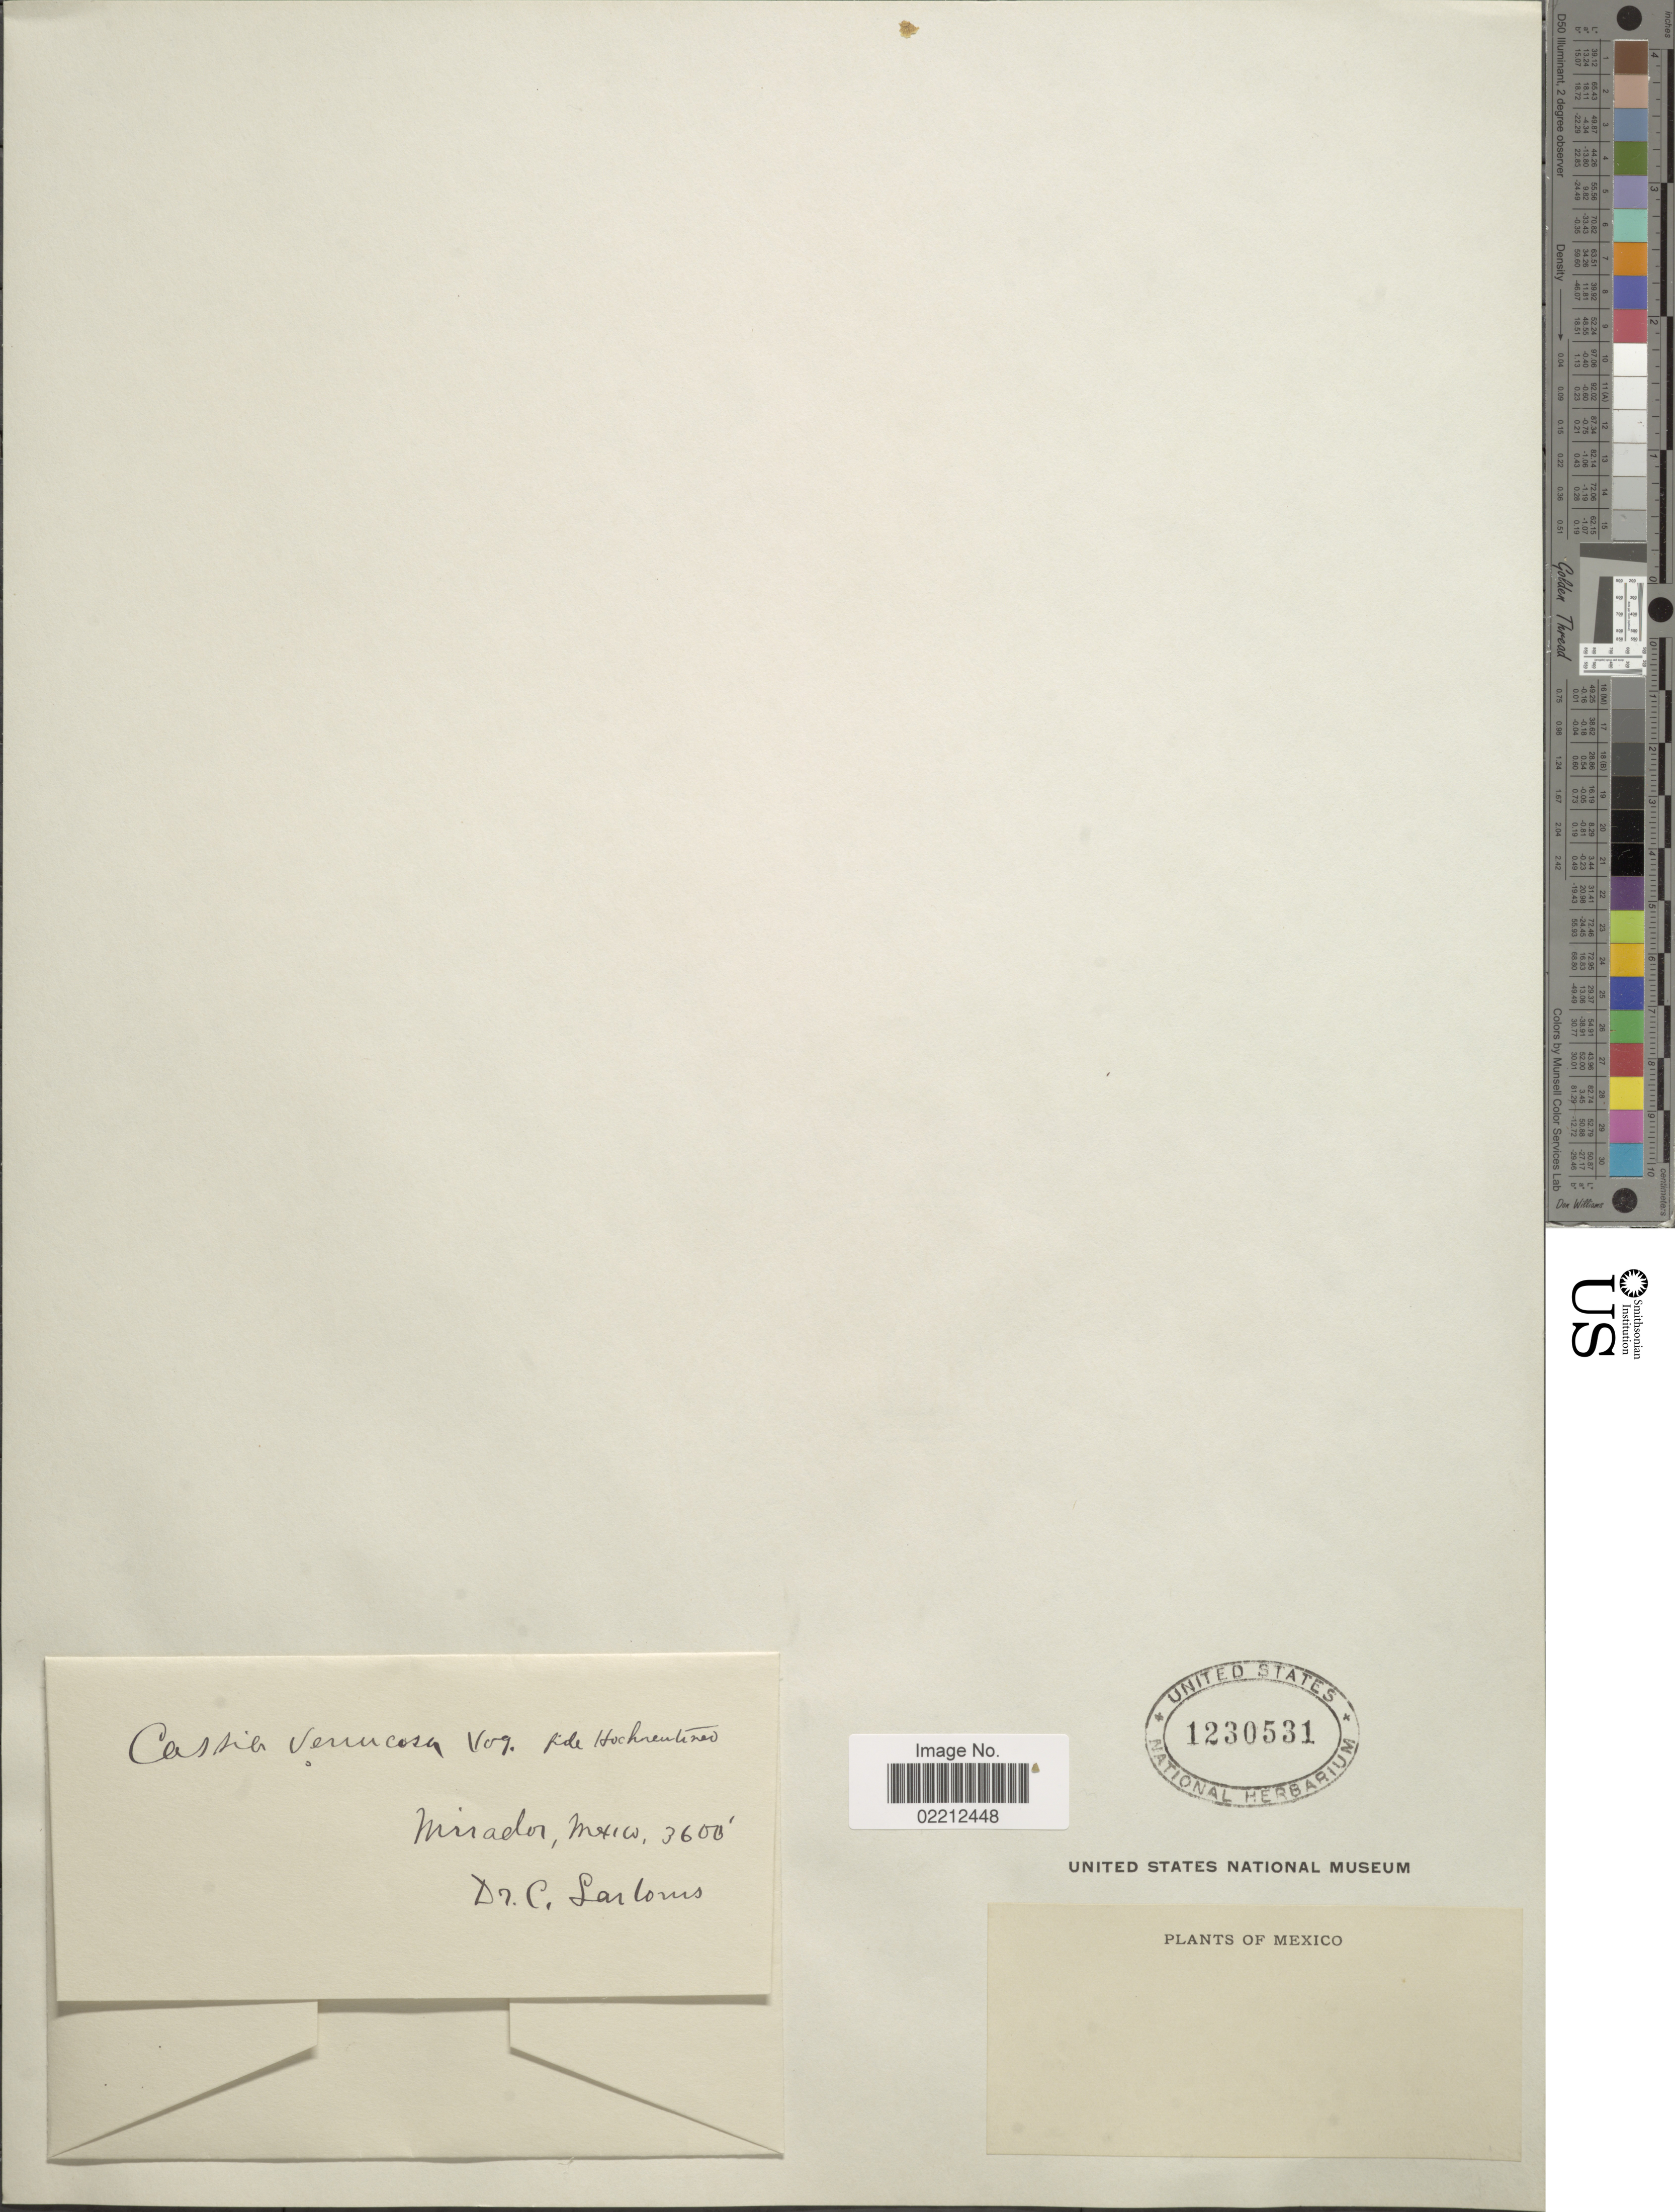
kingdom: Plantae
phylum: Tracheophyta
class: Magnoliopsida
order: Fabales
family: Fabaceae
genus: Senna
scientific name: Senna multijuga var. verrucosa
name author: (Vogel) H.S. Irwin & Barneby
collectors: C. Sarloms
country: Mexico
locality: Mirador, Mexico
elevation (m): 1097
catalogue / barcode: US 1230531